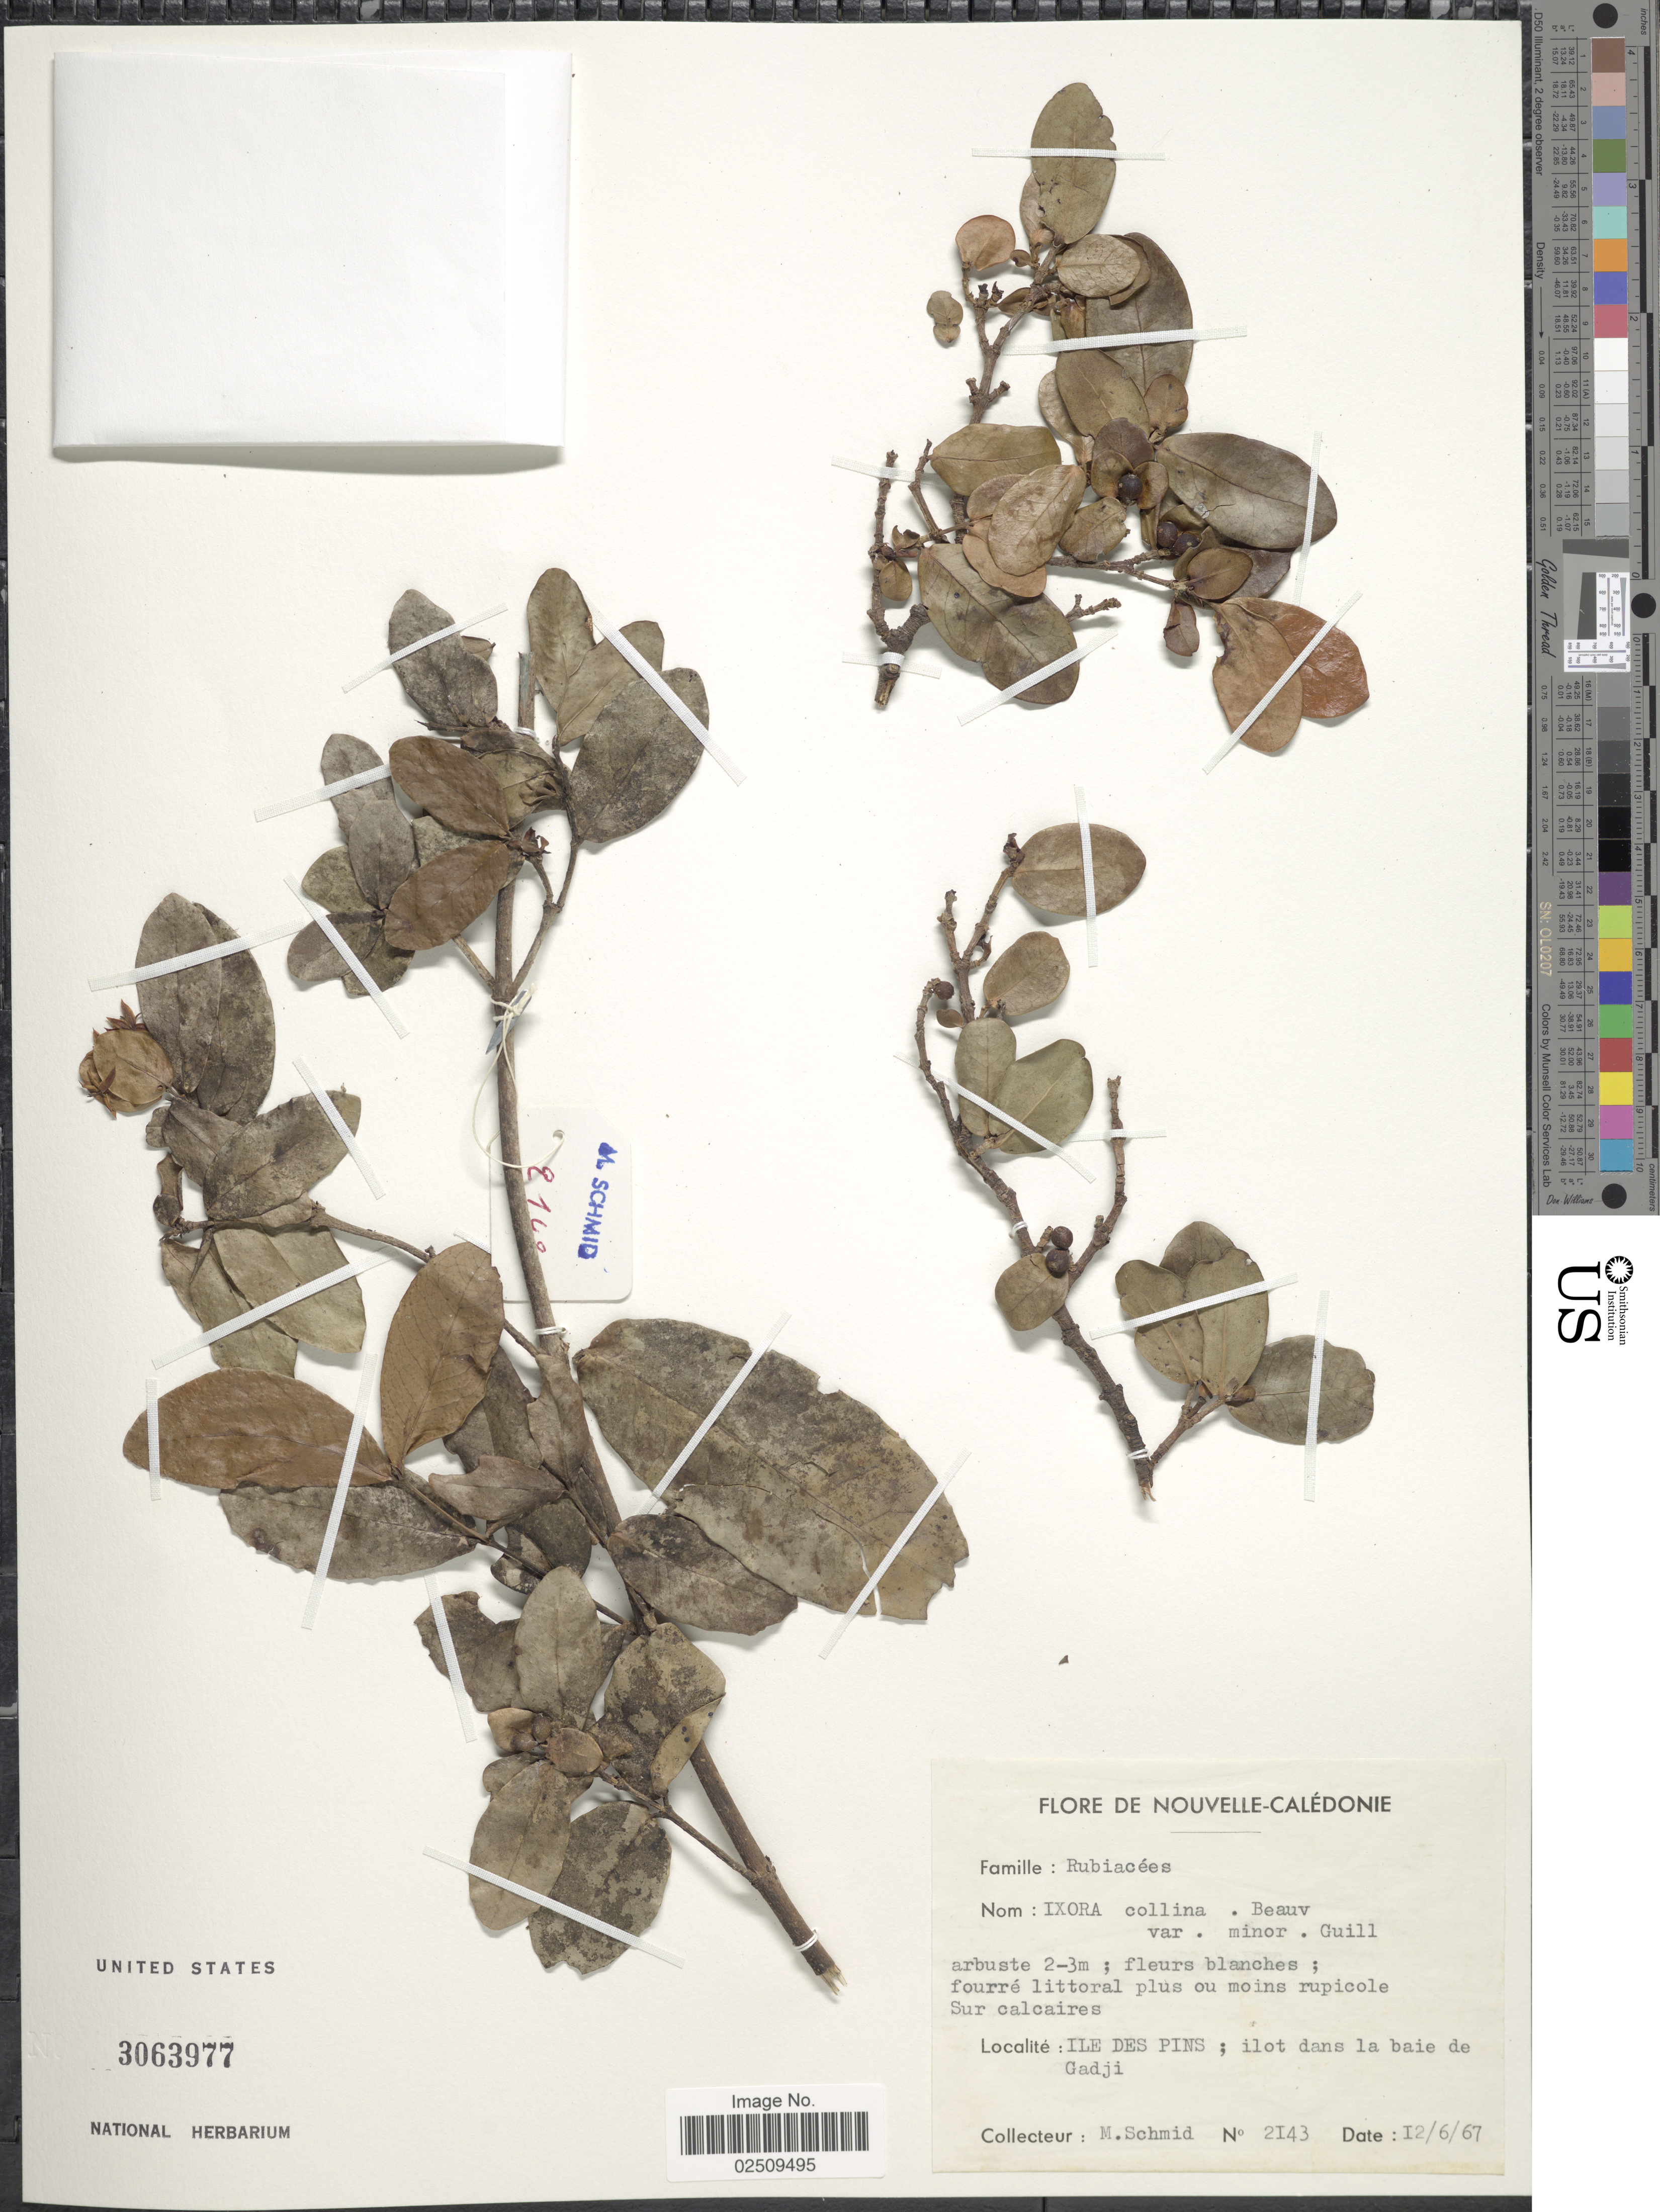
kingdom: Plantae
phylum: Tracheophyta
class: Magnoliopsida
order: Gentianales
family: Rubiaceae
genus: Ixora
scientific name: Ixora collina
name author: (Montrouz.) Beauvis.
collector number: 2143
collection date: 1967-06-12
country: New Caledonia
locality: Ile des Pins; ilot dans la baie de Gadji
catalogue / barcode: US 3063977